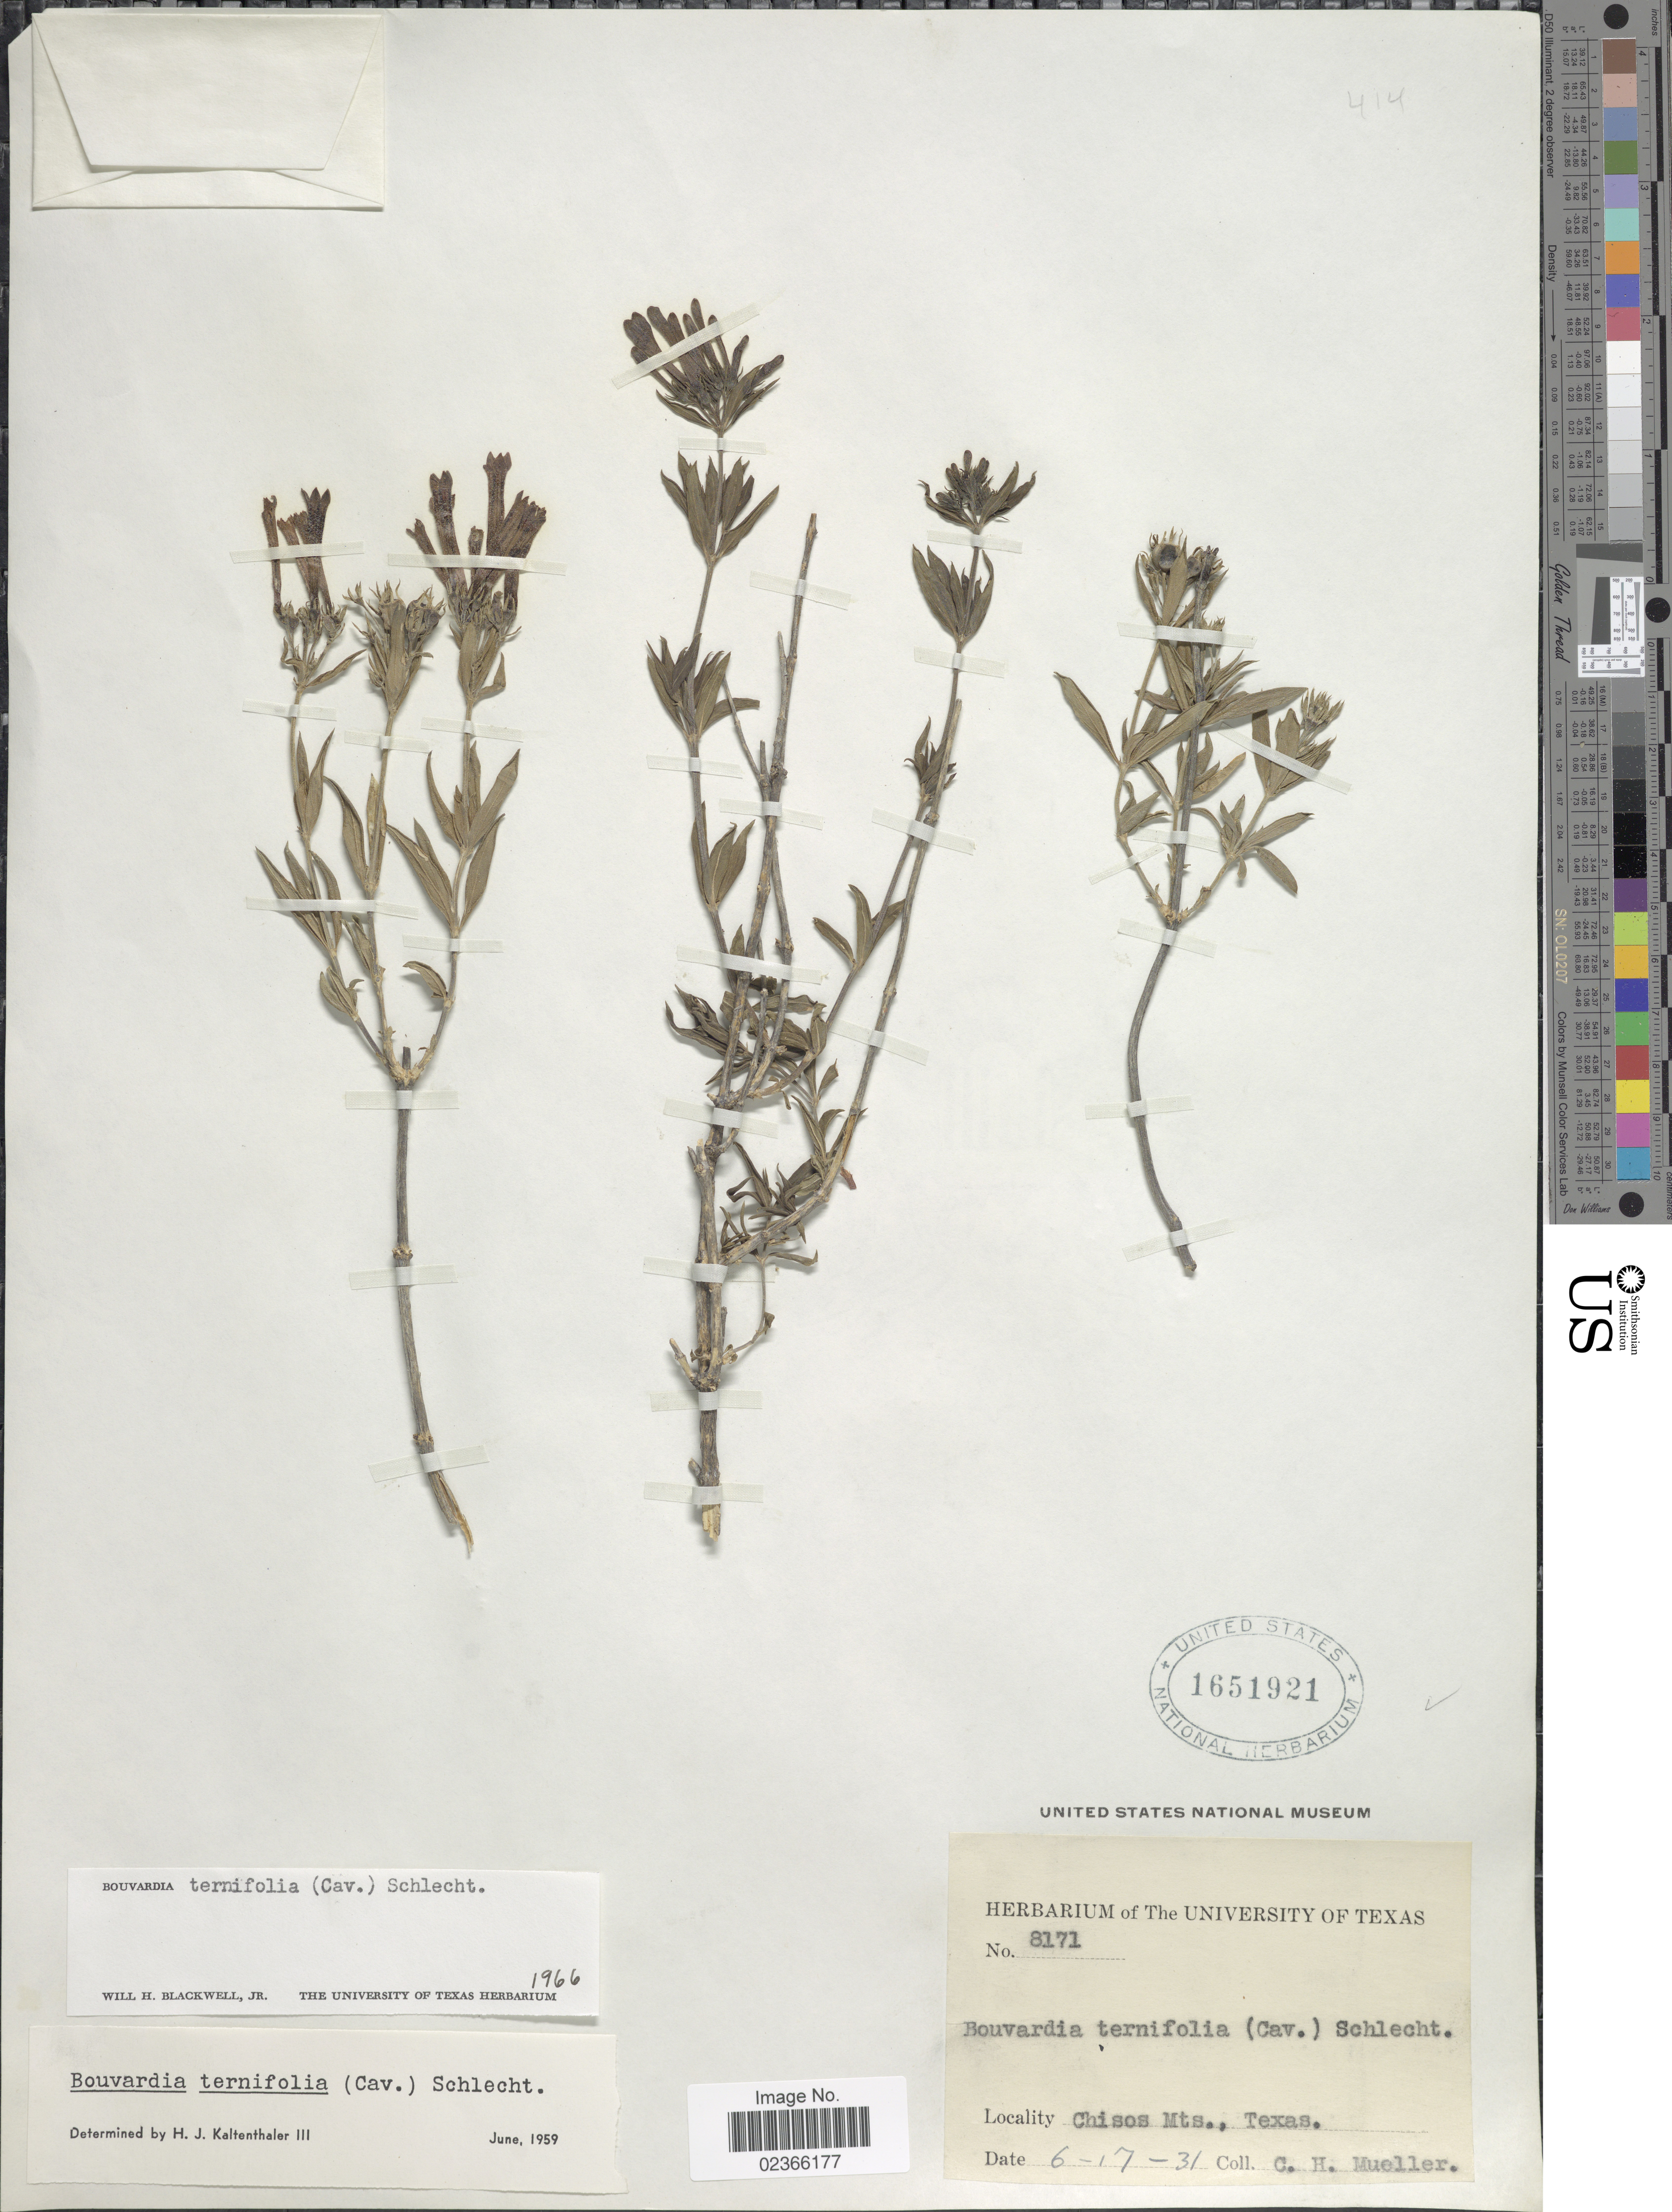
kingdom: Plantae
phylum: Tracheophyta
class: Magnoliopsida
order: Gentianales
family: Rubiaceae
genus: Bouvardia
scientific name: Bouvardia ternifolia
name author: (Cav.) Schltdl.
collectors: C. H. Mueller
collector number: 8171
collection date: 1931-06-17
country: United States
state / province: Texas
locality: Chisos Mts.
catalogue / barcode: US 1651921